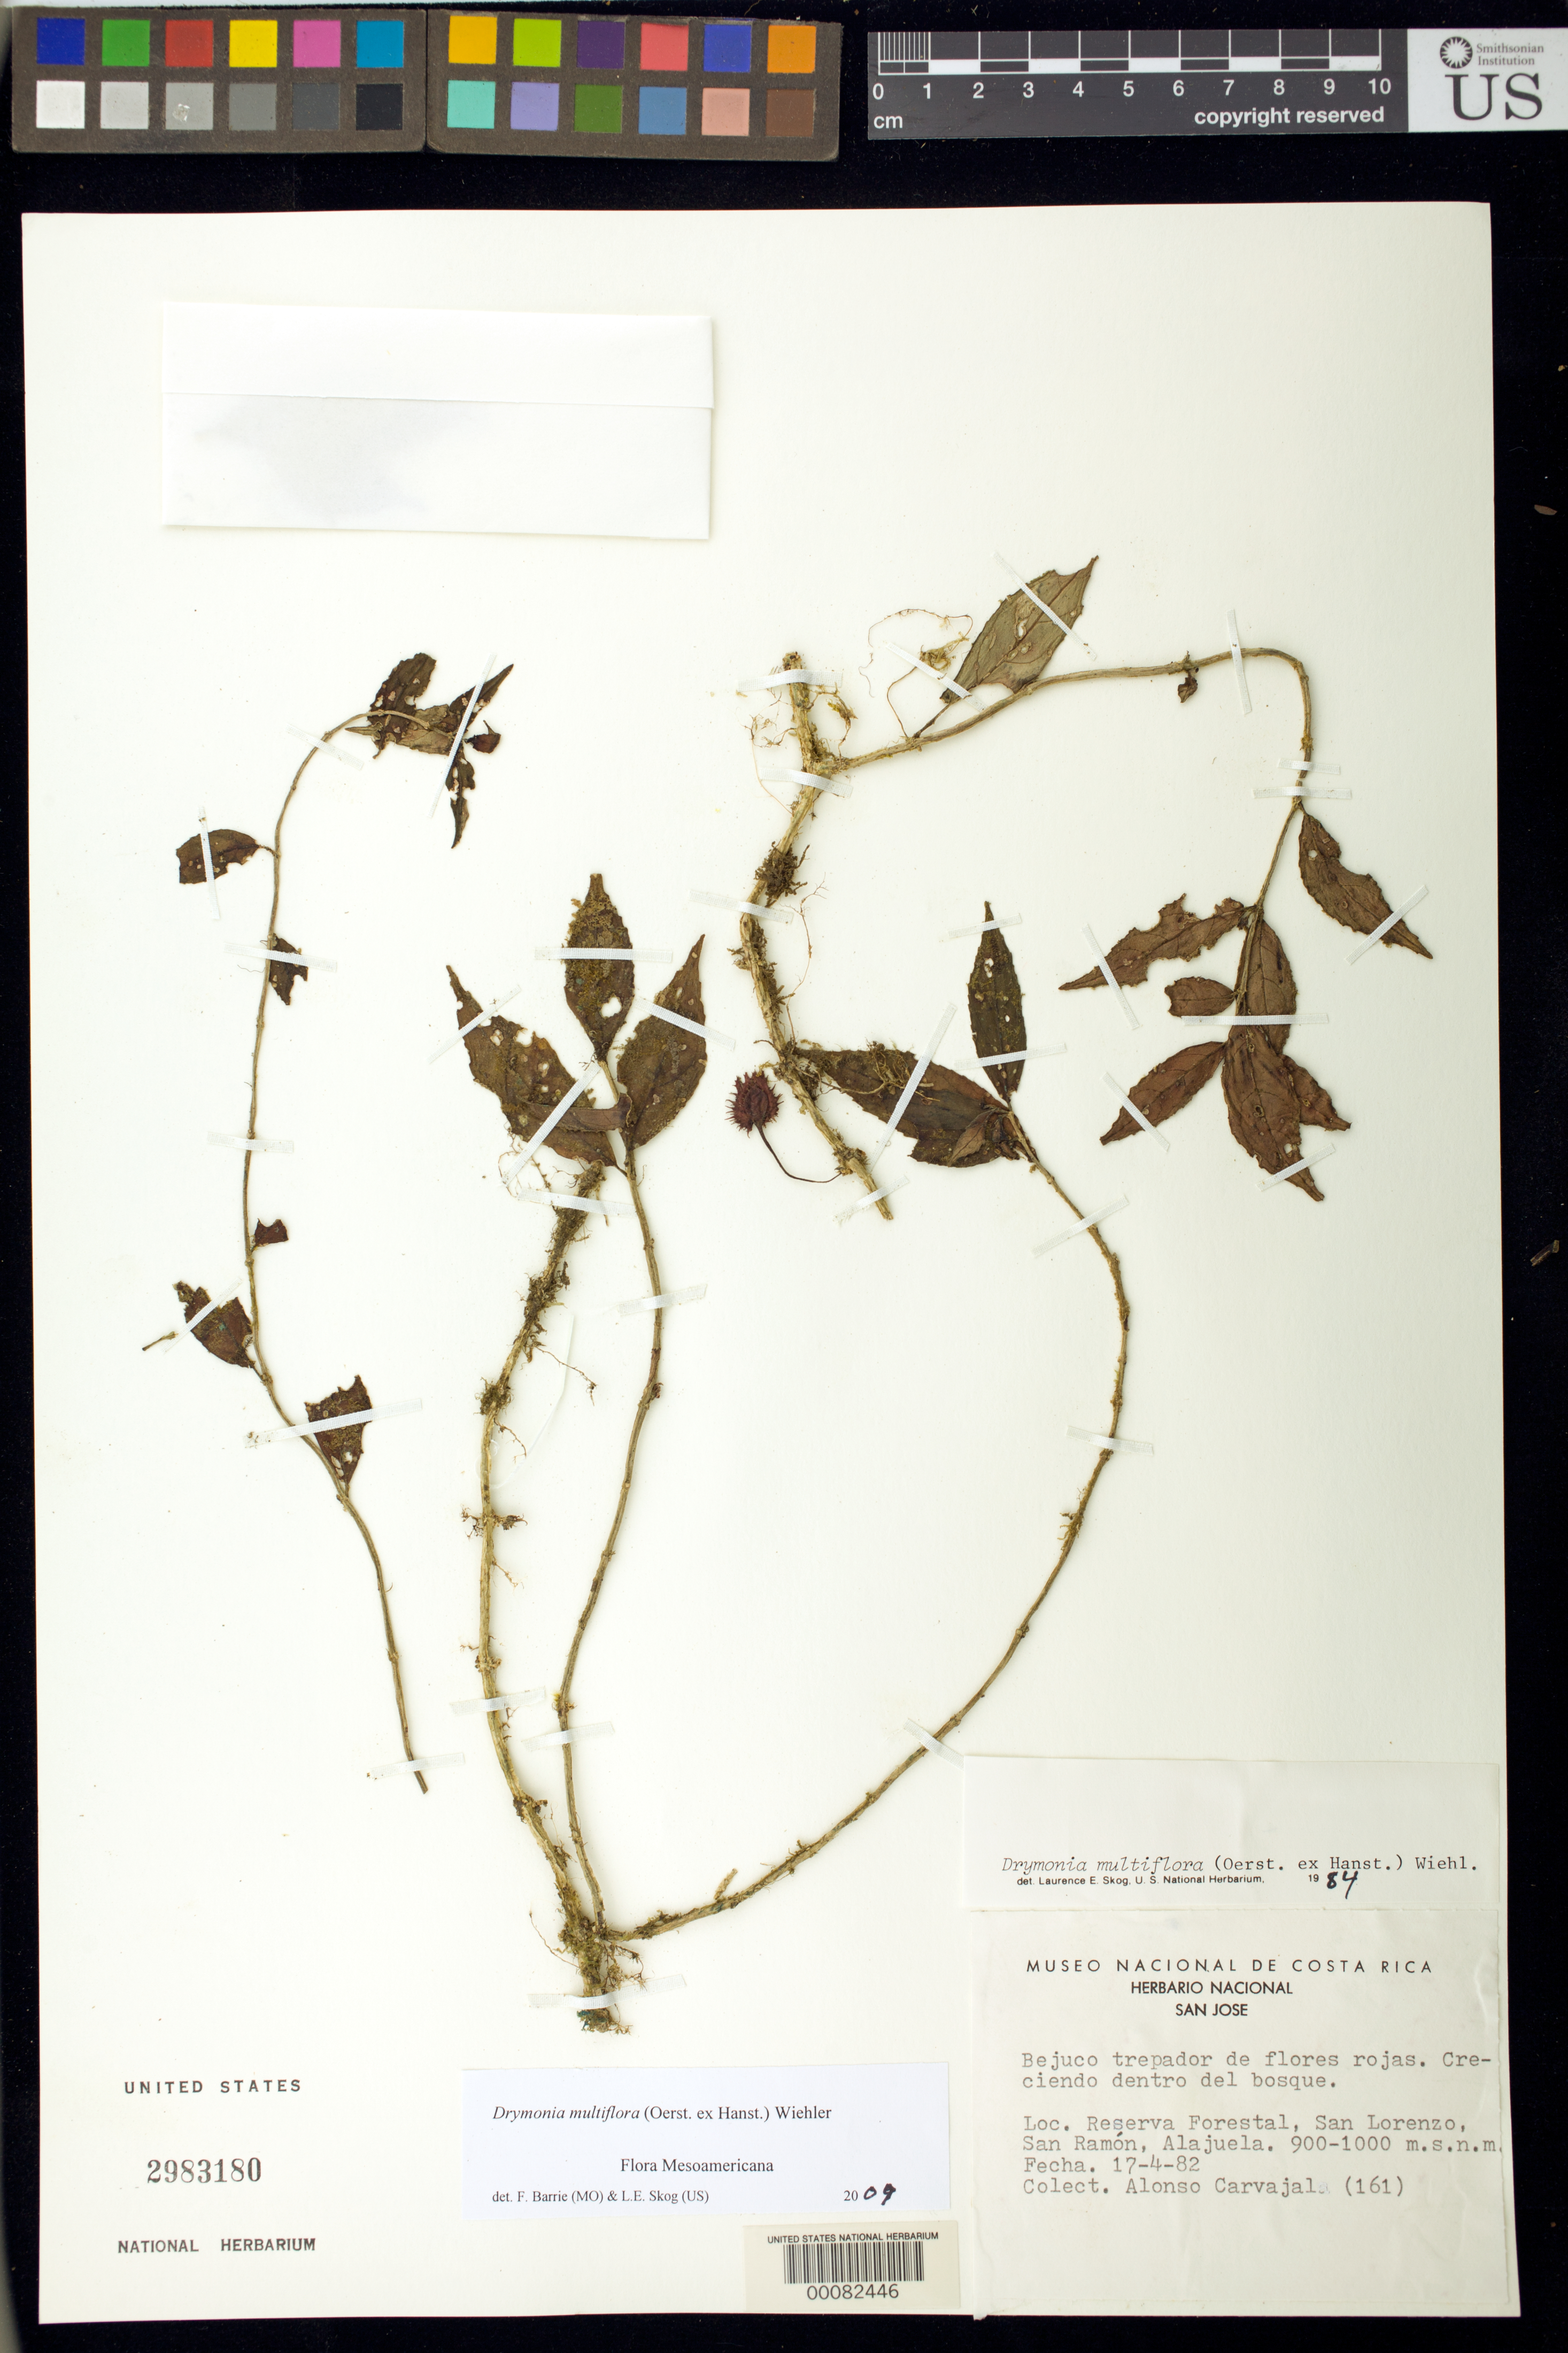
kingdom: Plantae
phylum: Tracheophyta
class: Magnoliopsida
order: Lamiales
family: Gesneriaceae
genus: Drymonia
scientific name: Drymonia multiflora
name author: (Oerst. ex Hanst.) Wiehler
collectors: A. Carvajal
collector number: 161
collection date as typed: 17 Apr 1982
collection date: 1982-04-17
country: Costa Rica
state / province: Alajuela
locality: Reserva Forestal, San Lorenzo, San Ramon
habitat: Forest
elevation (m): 900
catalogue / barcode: US 2983180